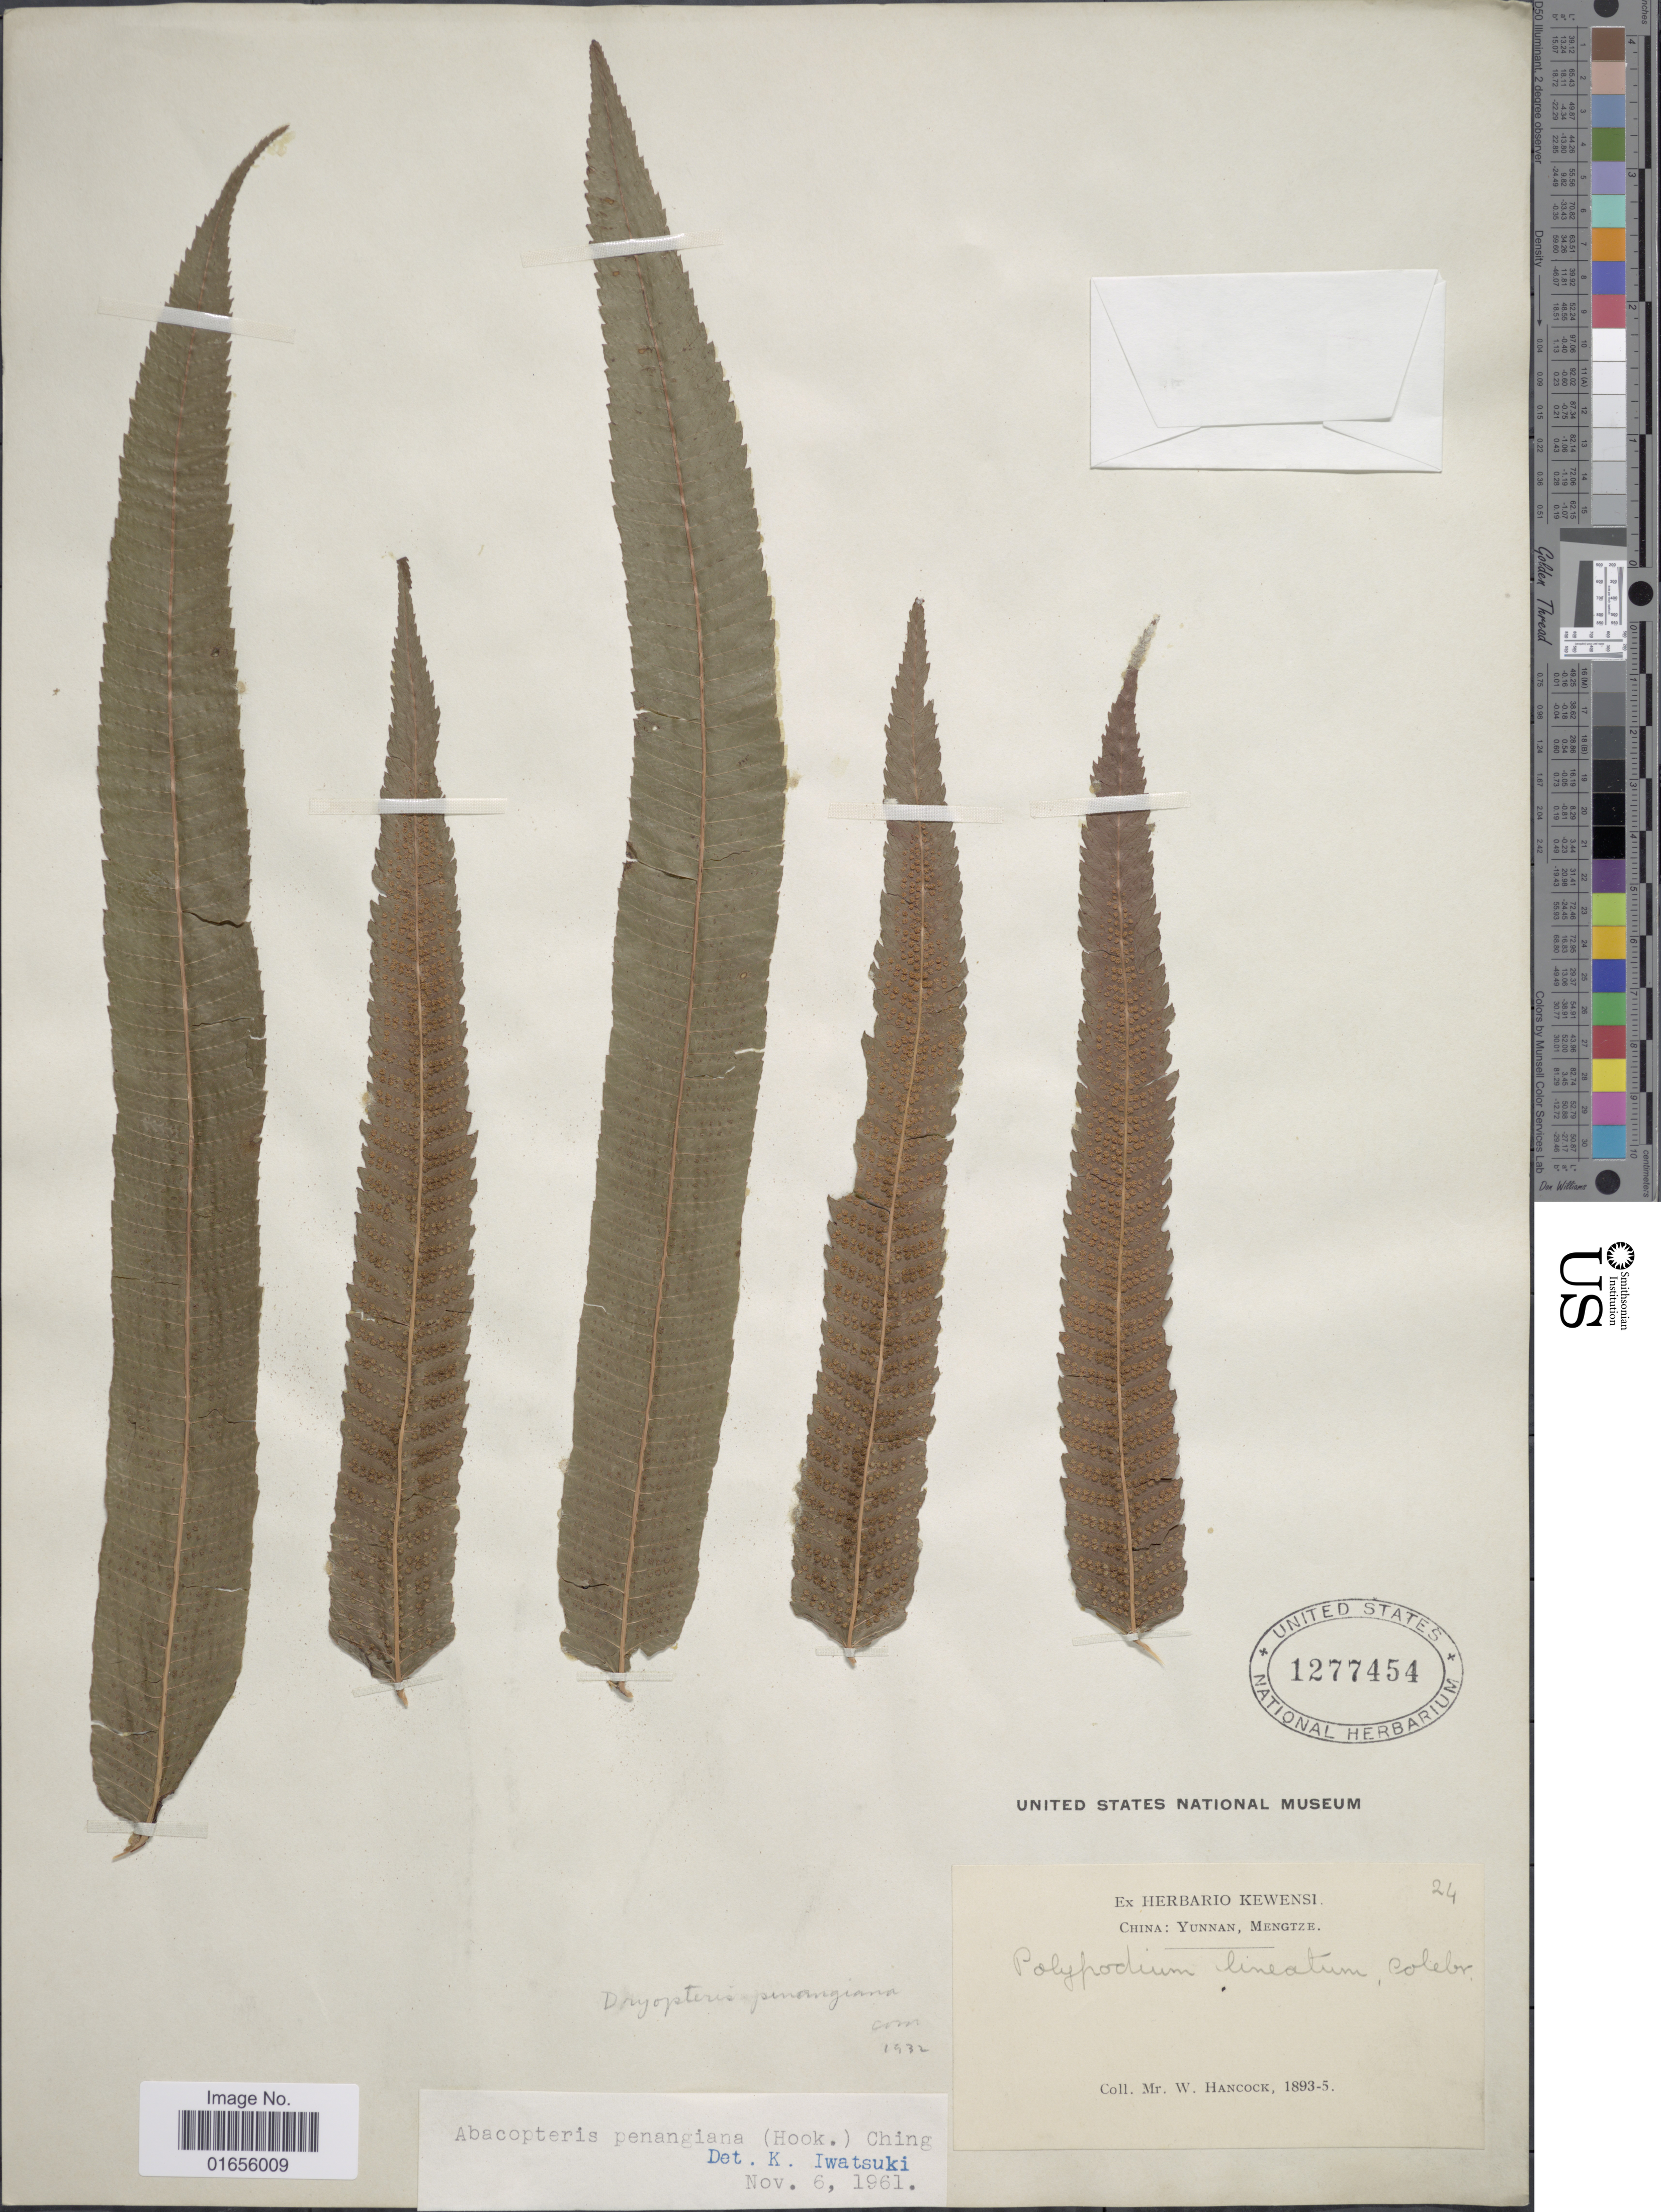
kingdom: Plantae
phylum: Tracheophyta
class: Polypodiopsida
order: Polypodiales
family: Thelypteridaceae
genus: Pronephrium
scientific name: Pronephrium penangiana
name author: (Hook.) Holttum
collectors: W. Hancock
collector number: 24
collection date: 1893/1895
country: China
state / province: Yunnan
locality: Mengtze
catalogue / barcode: US 1277454